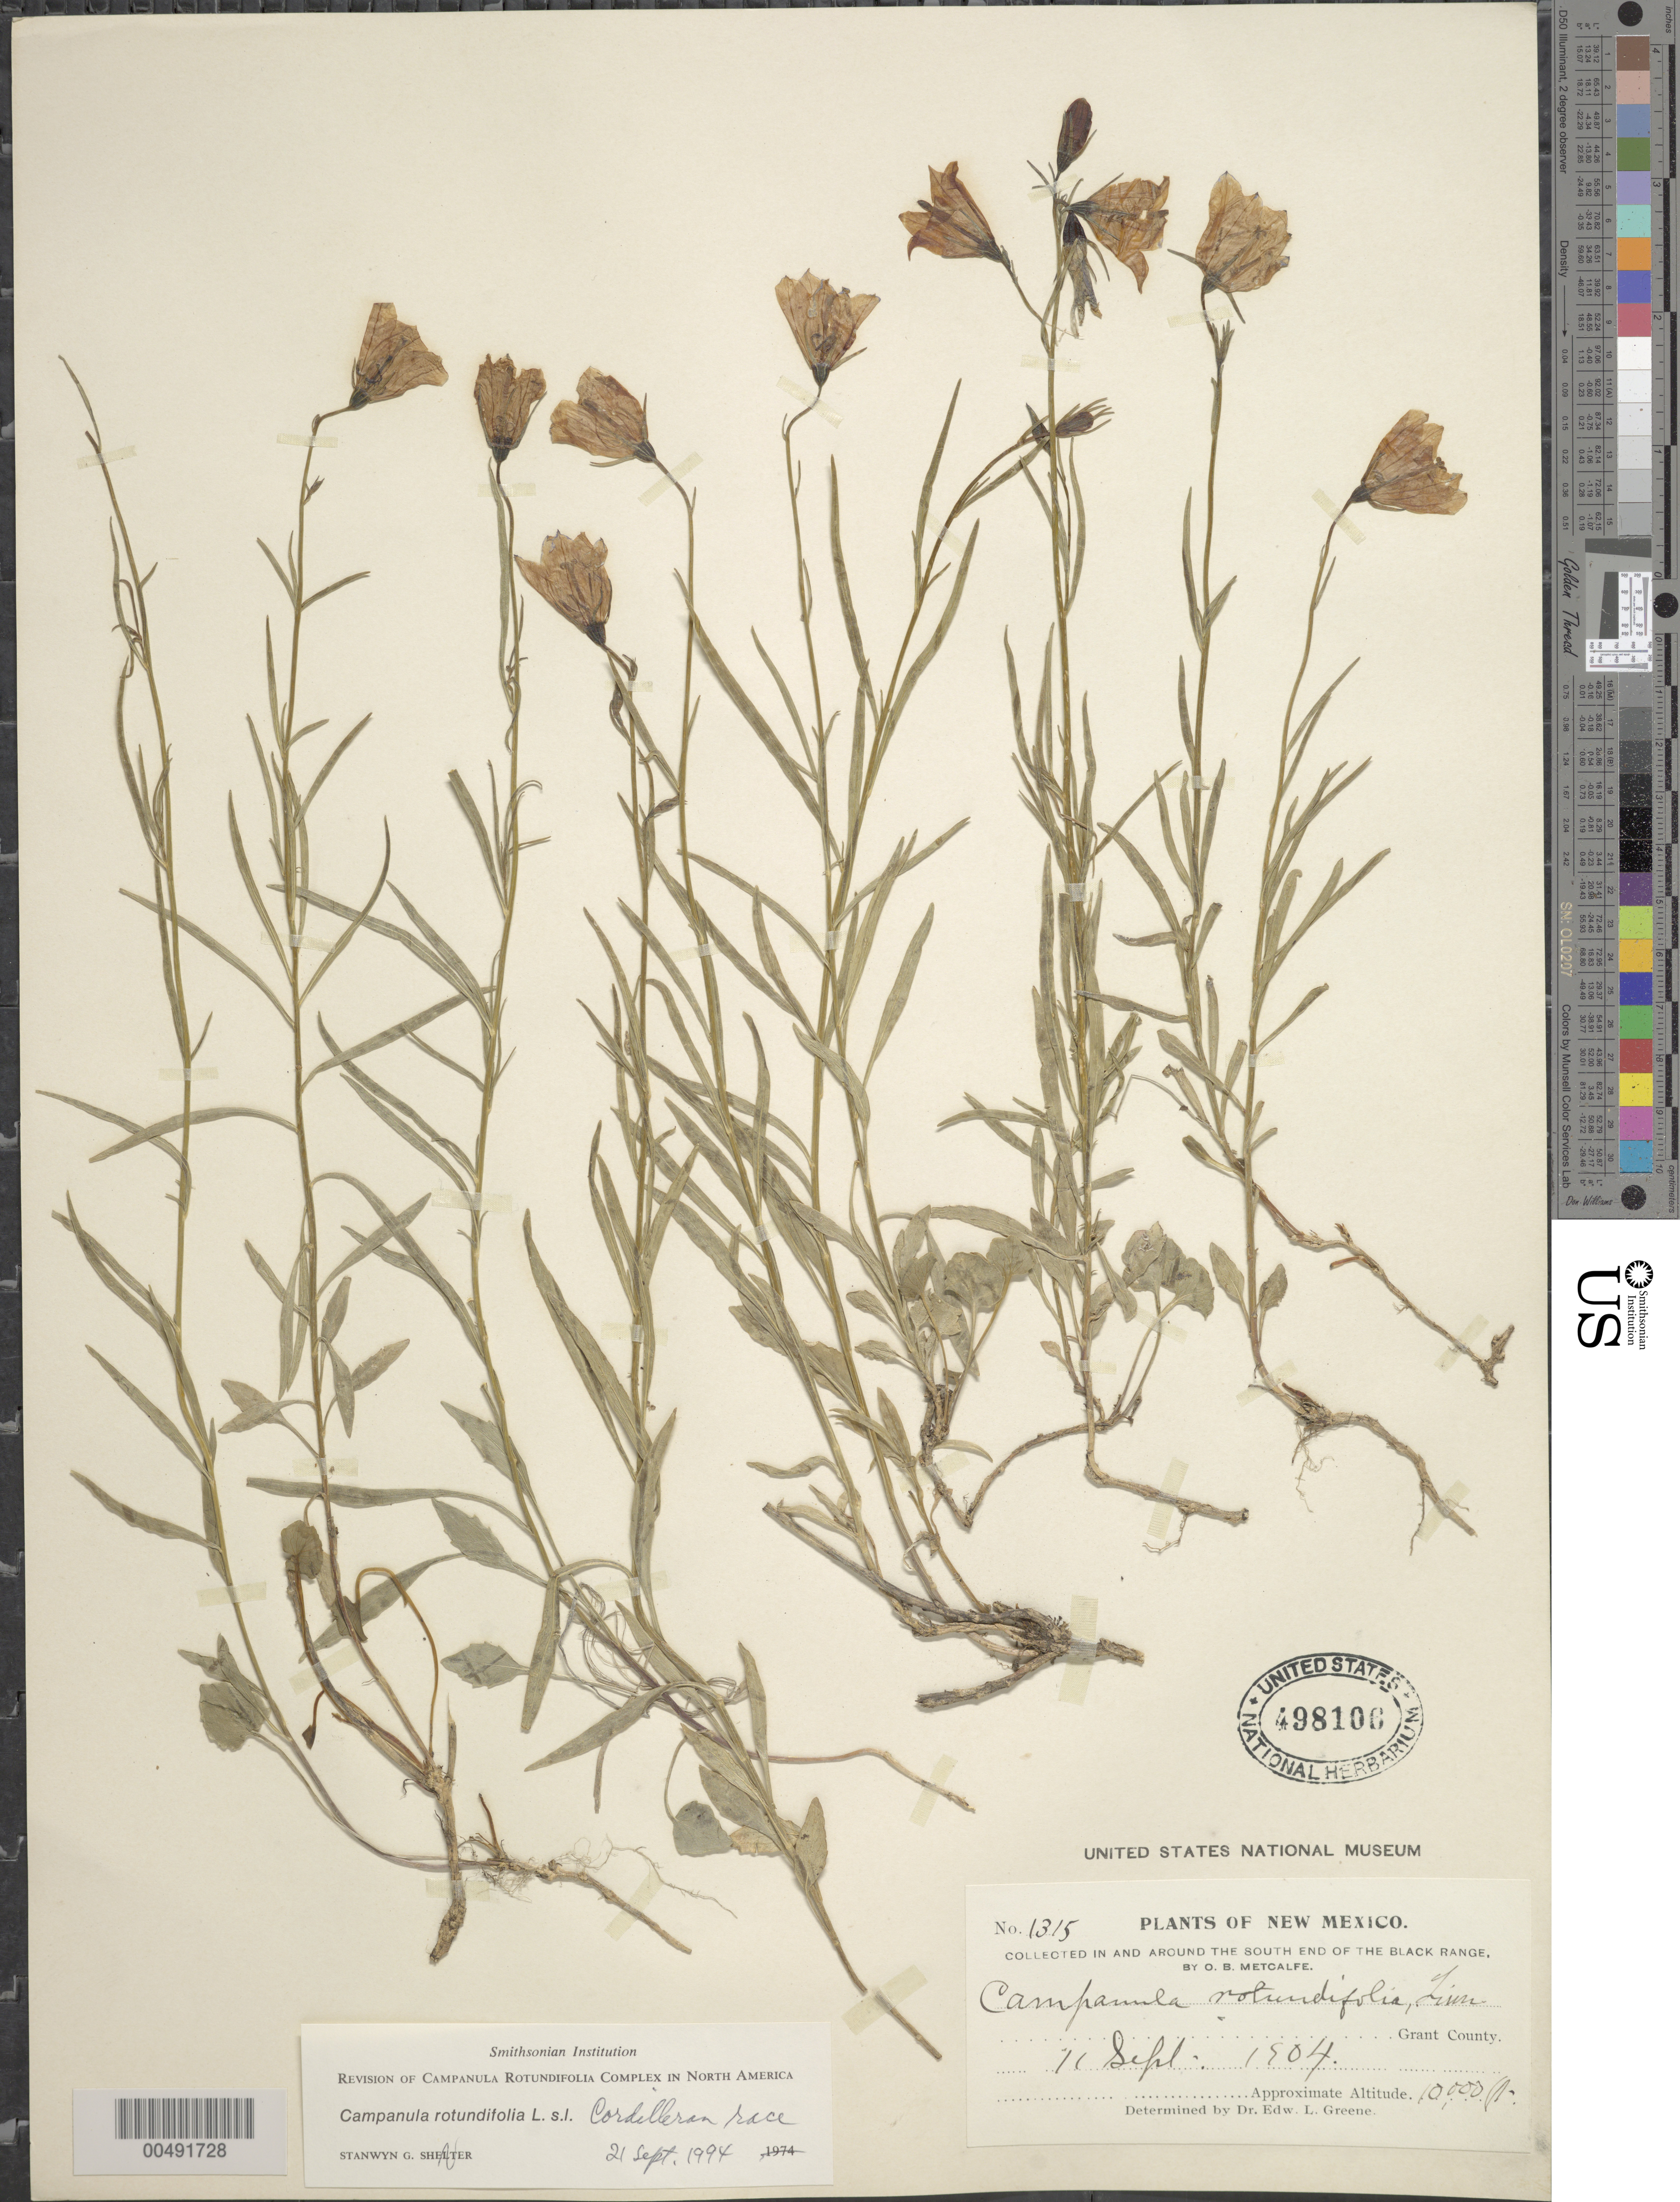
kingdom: Plantae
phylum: Tracheophyta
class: Magnoliopsida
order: Asterales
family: Campanulaceae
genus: Campanula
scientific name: Campanula rotundifolia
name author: L.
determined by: Greene, Edward L.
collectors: O. B. Metcalfe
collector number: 1315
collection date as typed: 11 Sep 1904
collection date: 1904-09-11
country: United States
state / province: New Mexico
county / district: Grant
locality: south end of Black Range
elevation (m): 3048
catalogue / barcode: US 498106